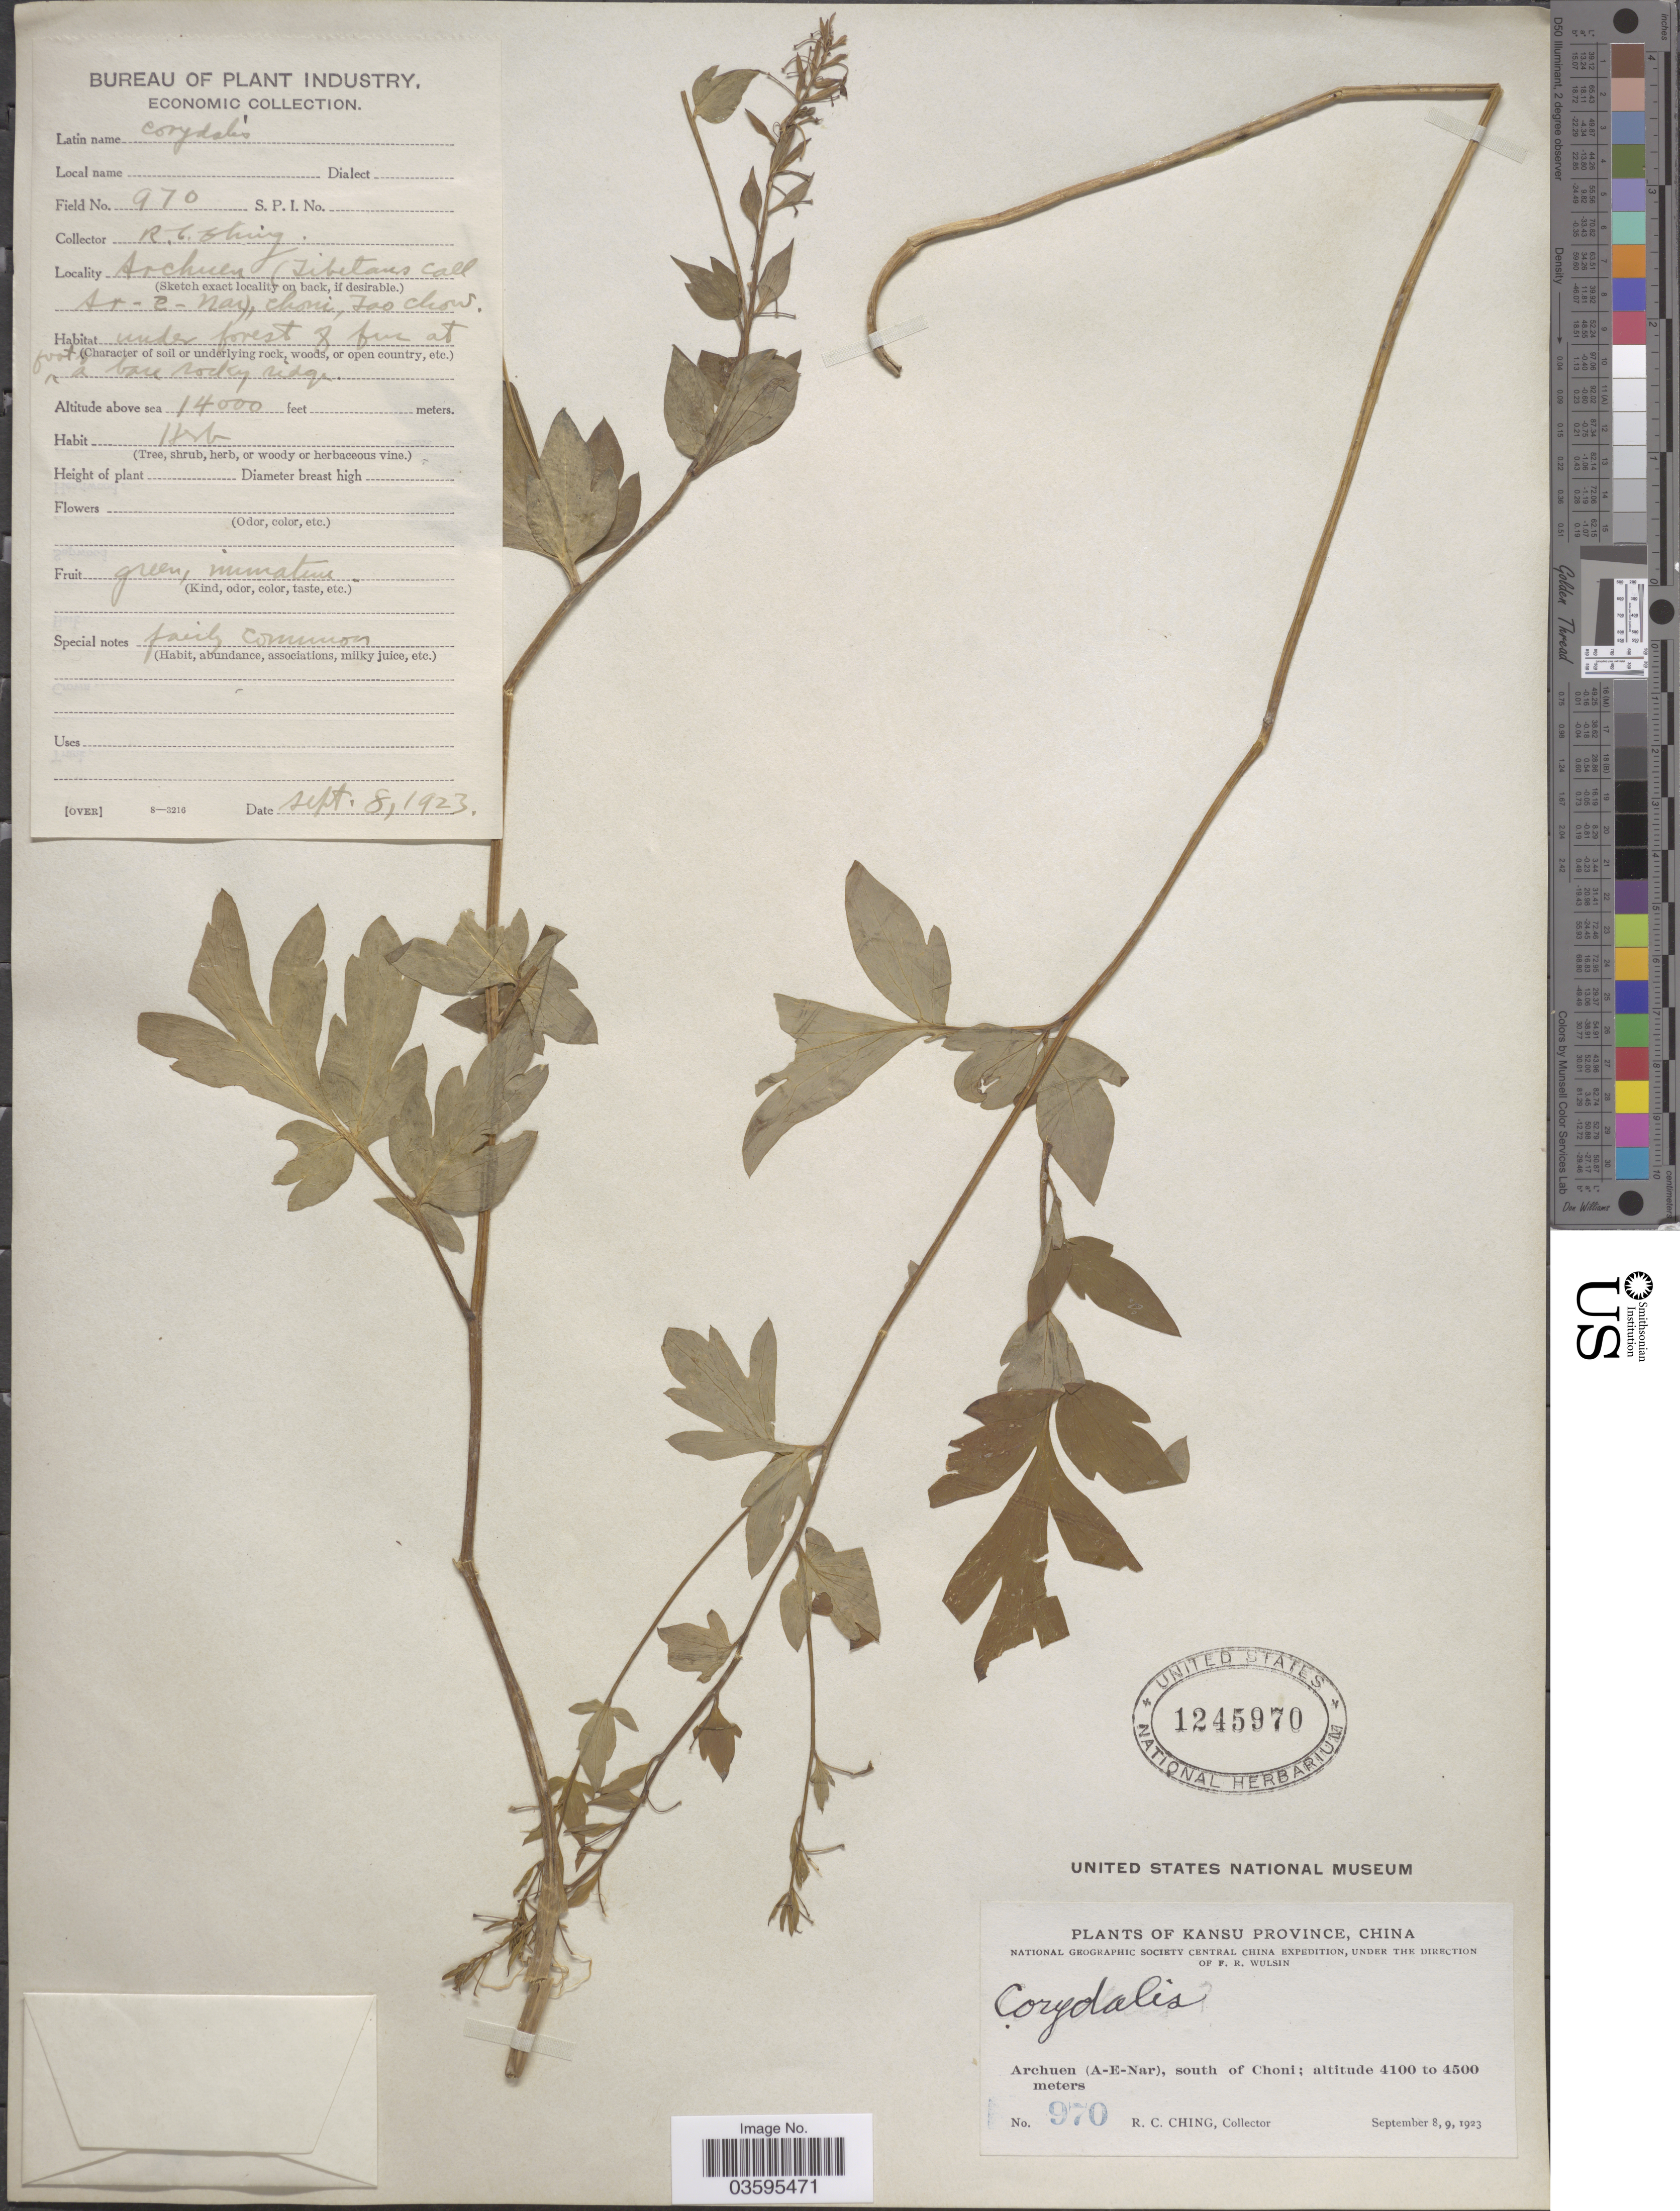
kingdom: Plantae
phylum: Tracheophyta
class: Magnoliopsida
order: Ranunculales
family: Papaveraceae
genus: Corydalis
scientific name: Corydalis sp.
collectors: R. C. Ching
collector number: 970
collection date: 1923-09-08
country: China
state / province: Gansu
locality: Kansu Province. Archuen (A-E-Nar), south of Choni. Choni, Tao Chow.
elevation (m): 4267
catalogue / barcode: US 1245970